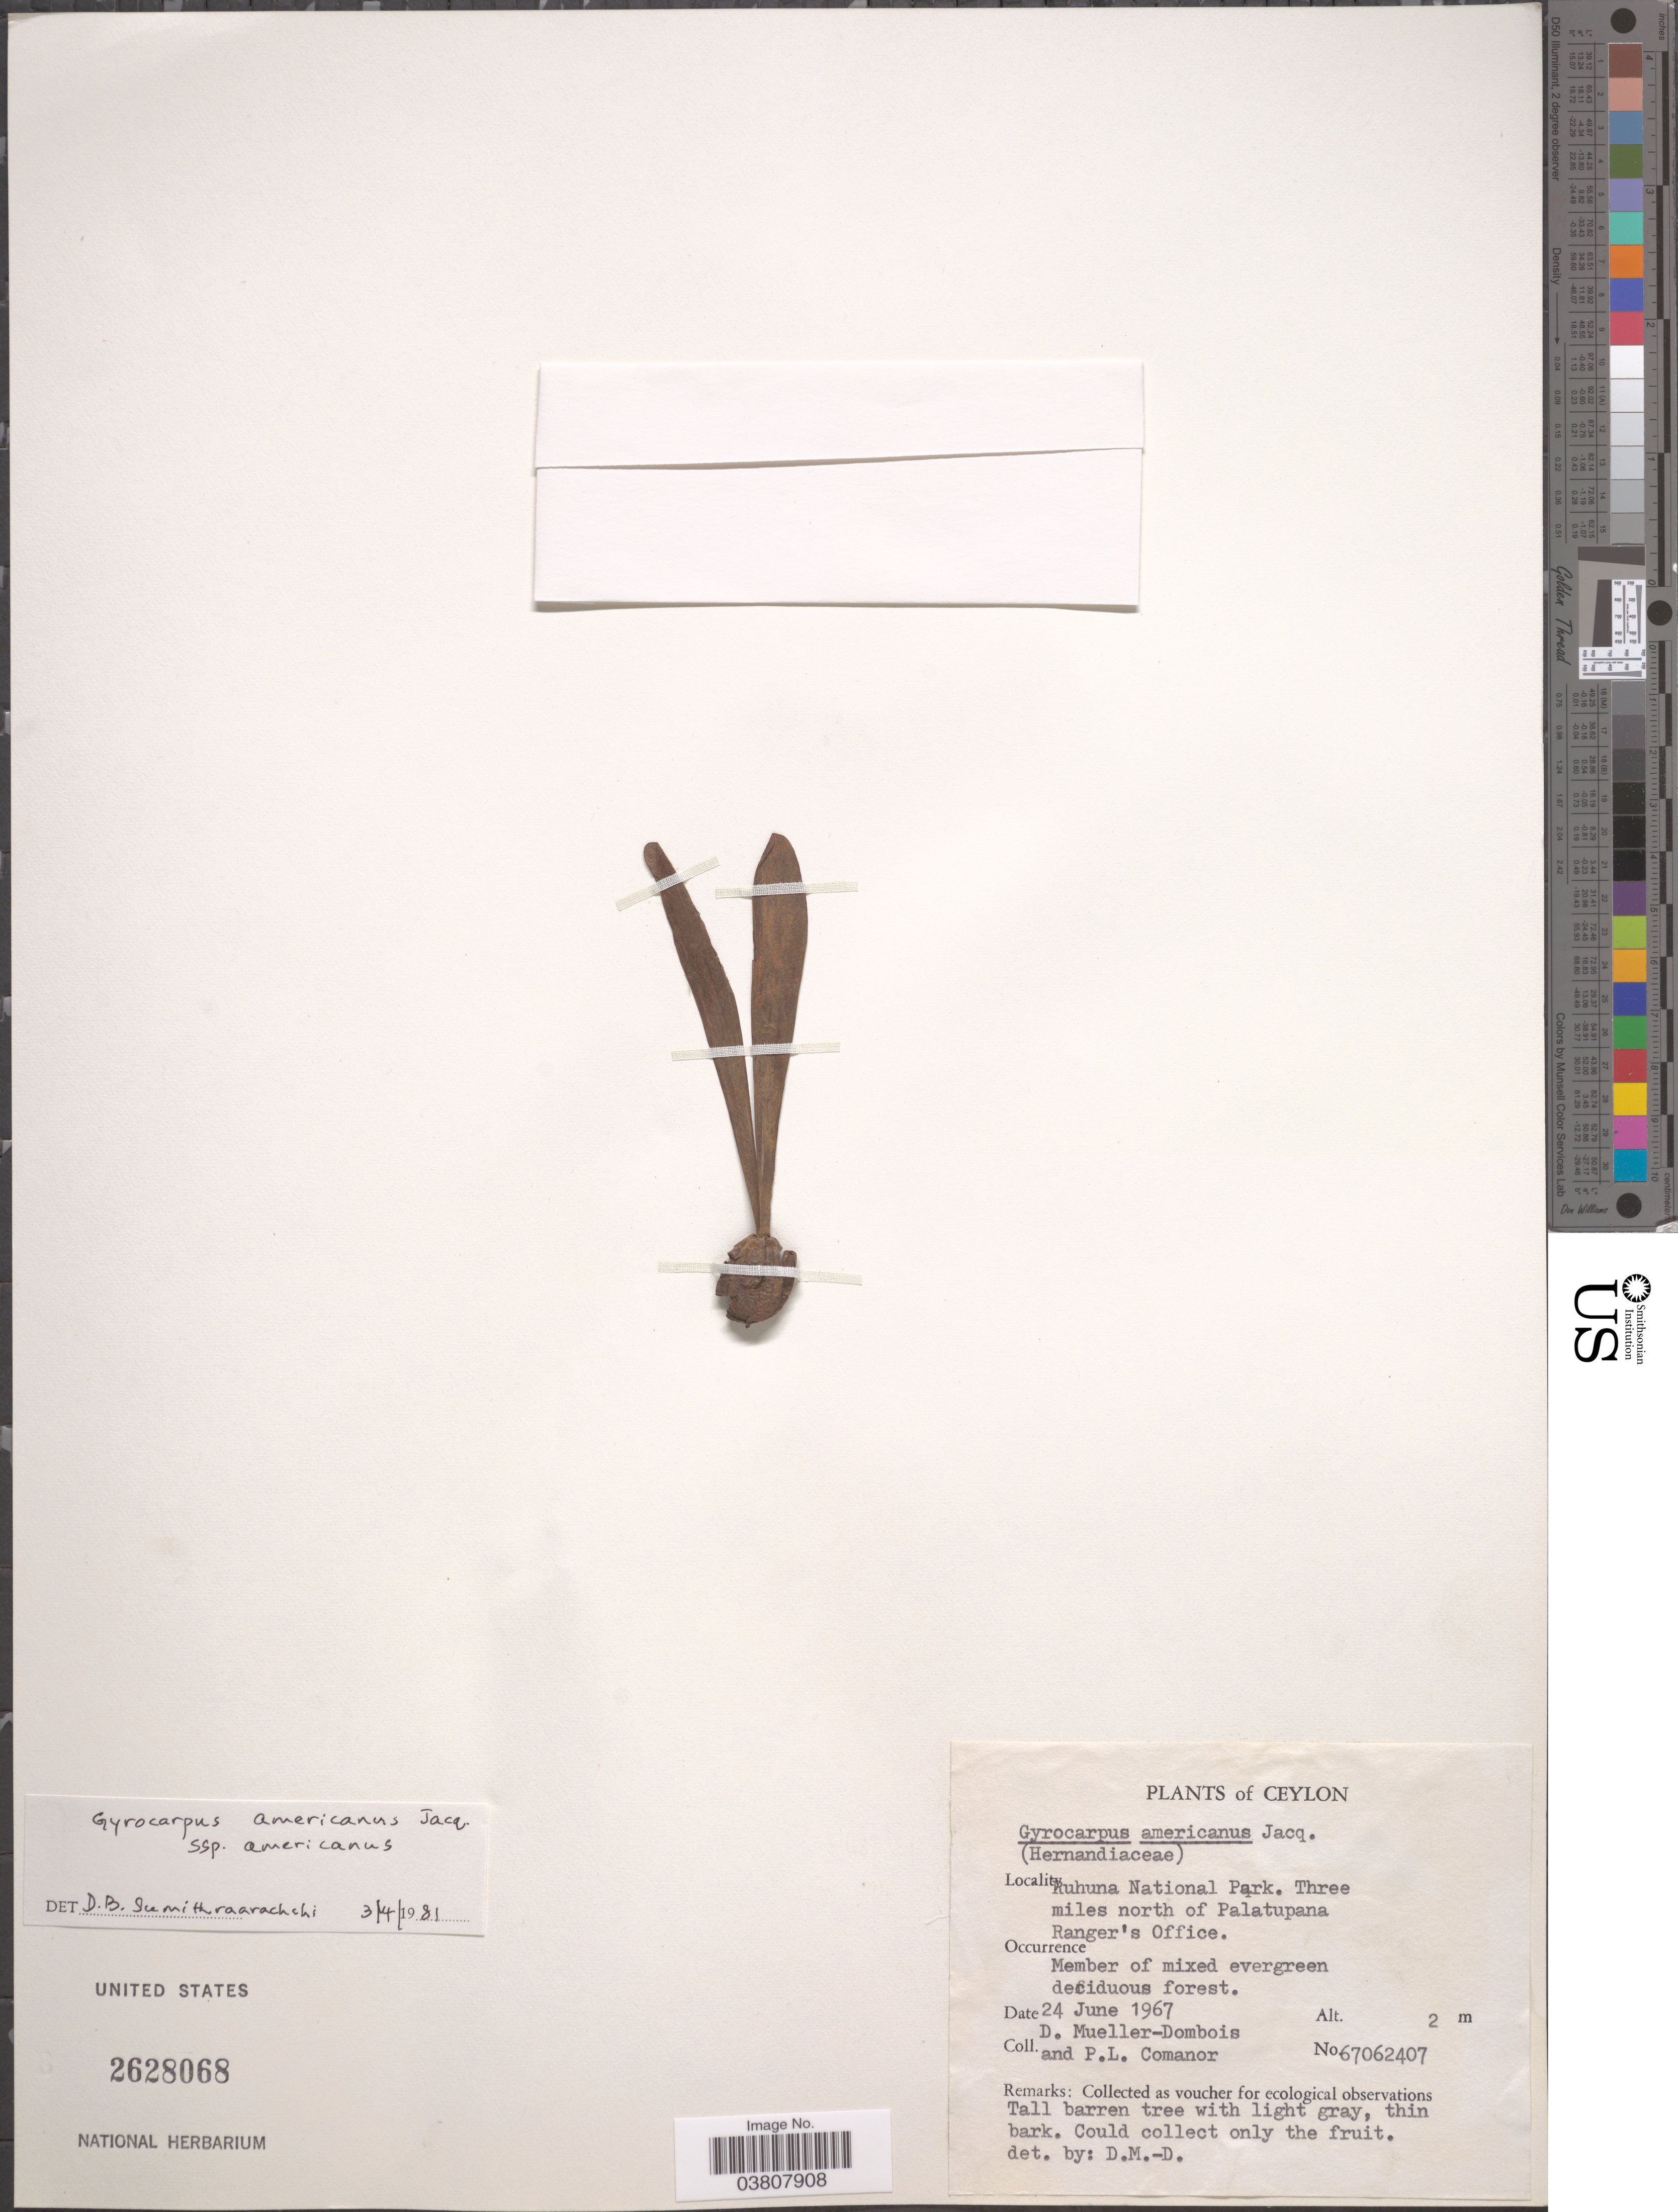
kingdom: Plantae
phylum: Tracheophyta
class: Magnoliopsida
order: Laurales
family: Hernandiaceae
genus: Gyrocarpus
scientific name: Gyrocarpus americanus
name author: Jacq.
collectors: D. Mueller-Dombois & P. Comanor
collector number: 67062407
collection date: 1967-06-24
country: Sri Lanka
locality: Ceylon. Ruhuna National Park. Three miles north of Palatupana Ranger's Office.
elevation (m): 2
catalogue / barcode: US 2628068